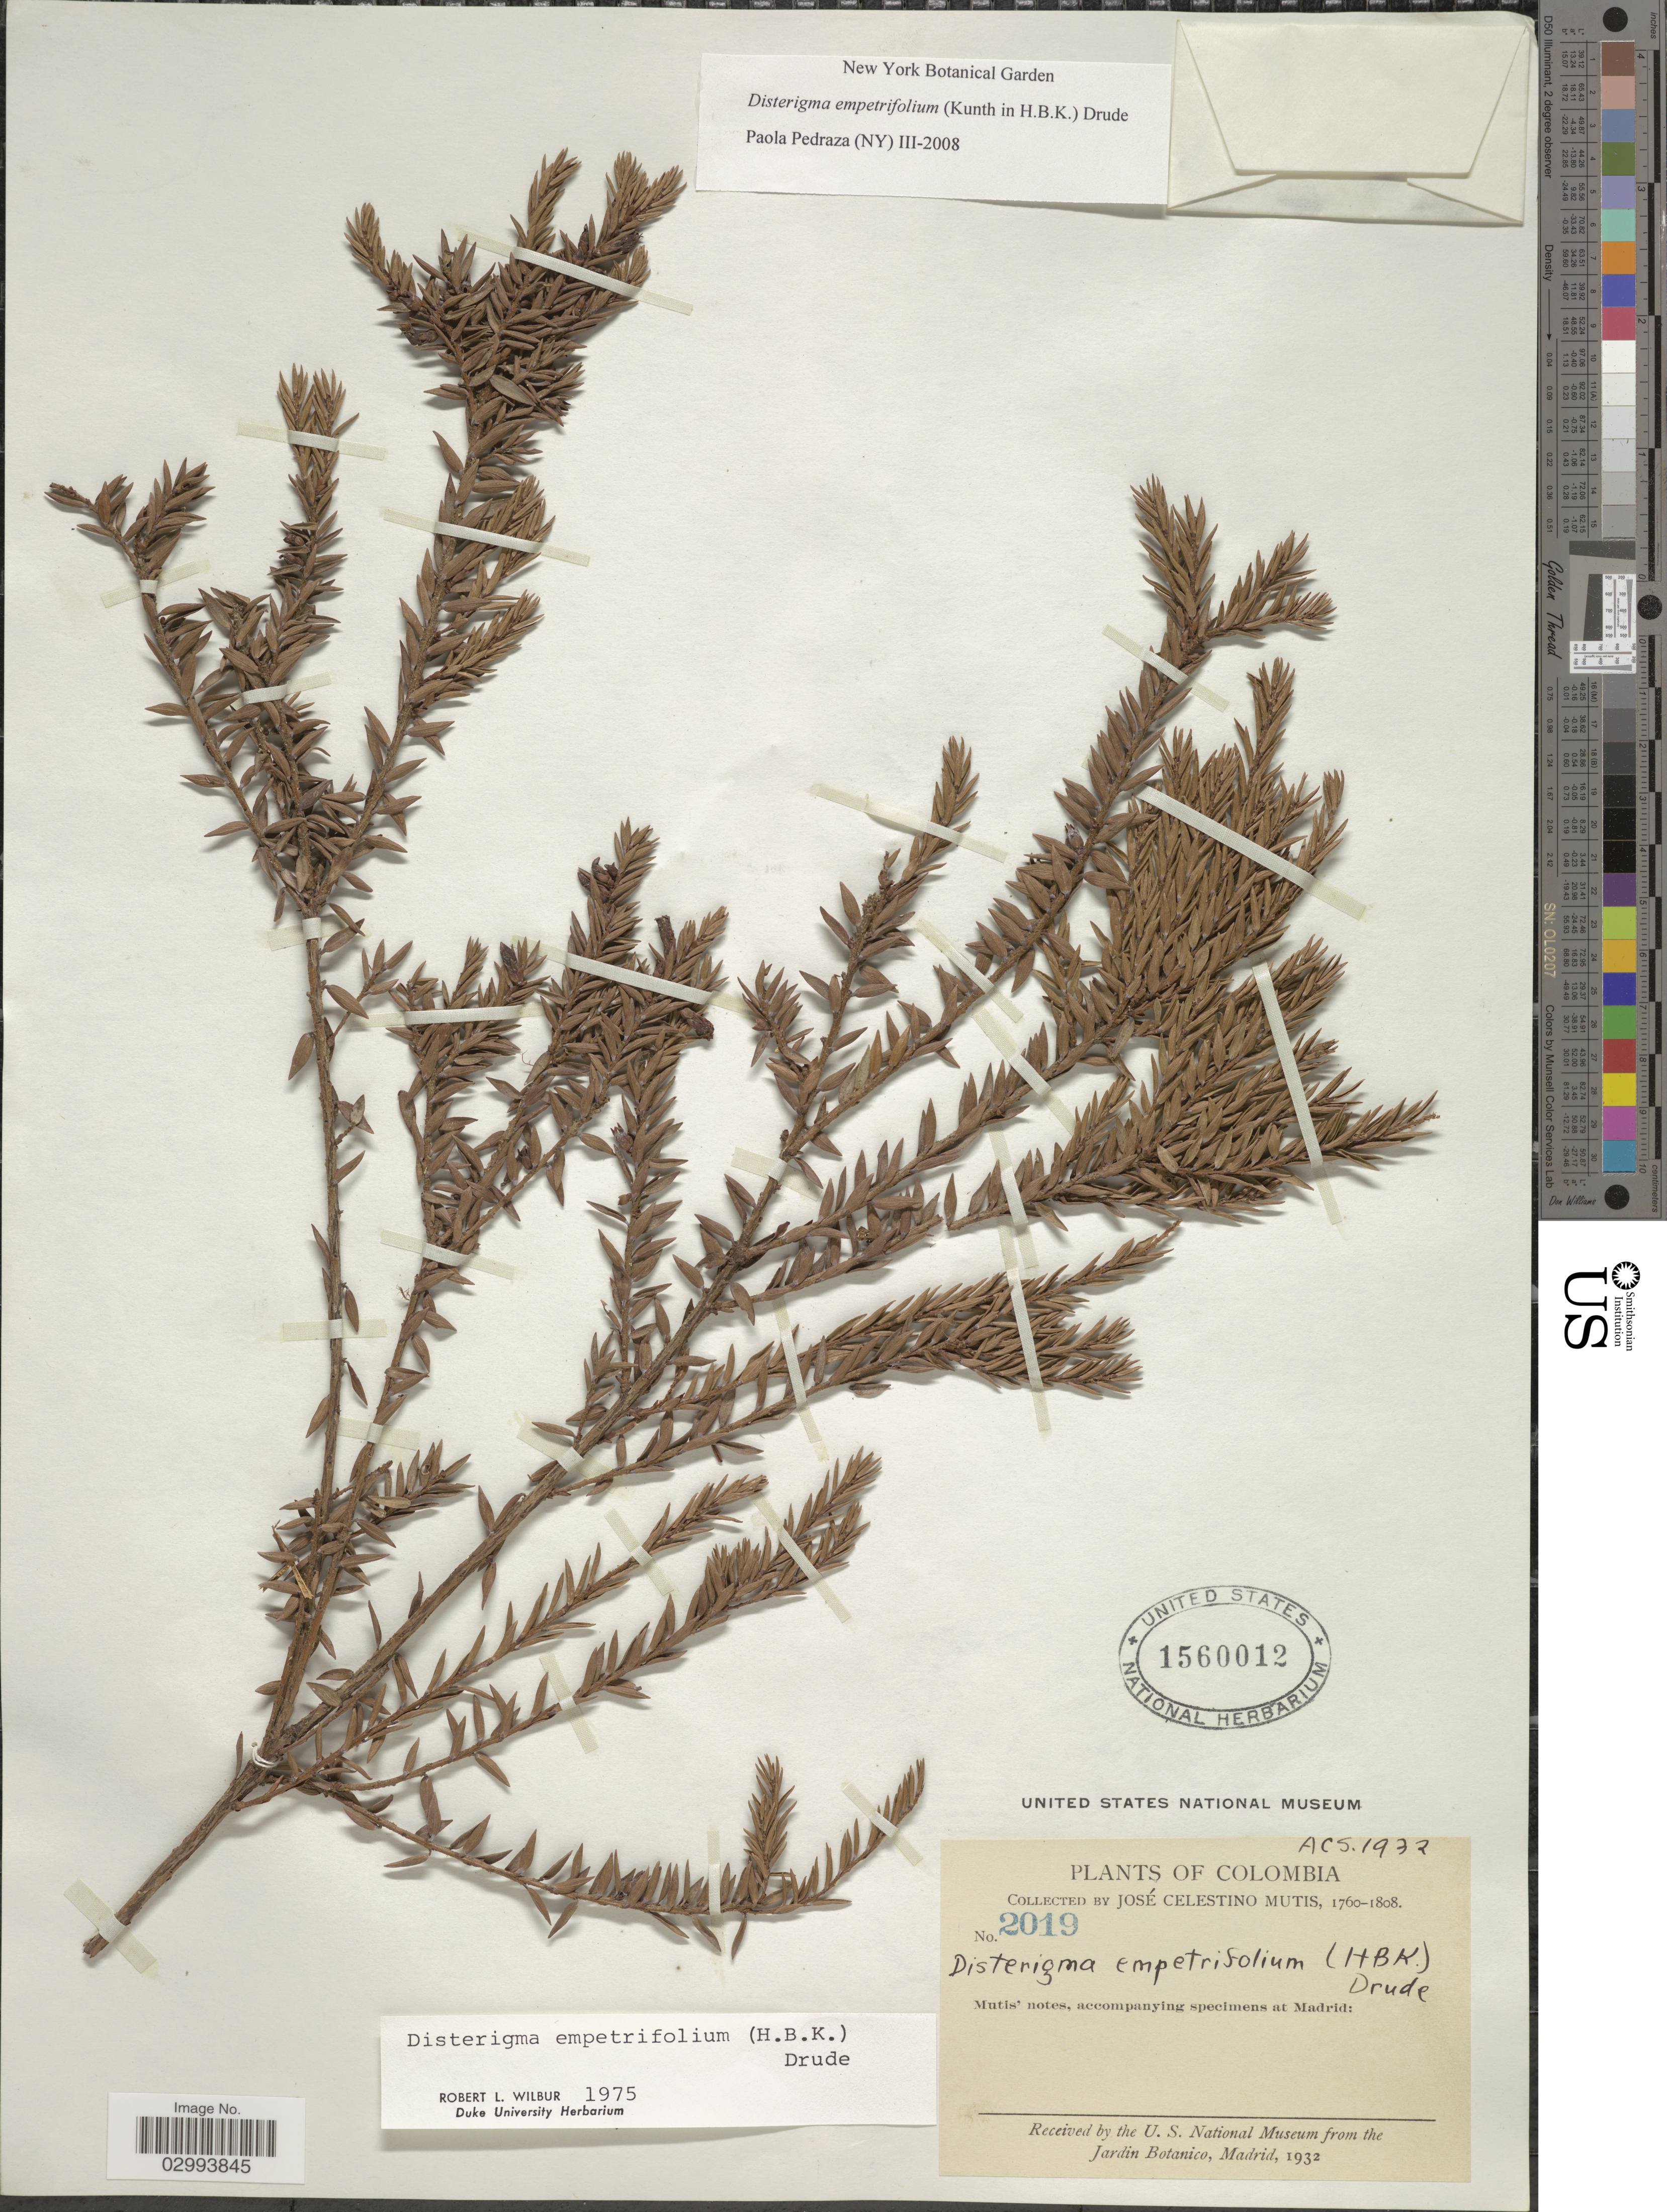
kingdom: Plantae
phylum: Tracheophyta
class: Magnoliopsida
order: Ericales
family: Ericaceae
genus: Disterigma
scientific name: Disterigma empetrifolium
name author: (Kunth) Drude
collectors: J. C. B. Mutis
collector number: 2019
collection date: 1760/1808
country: Colombia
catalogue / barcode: US 1560012